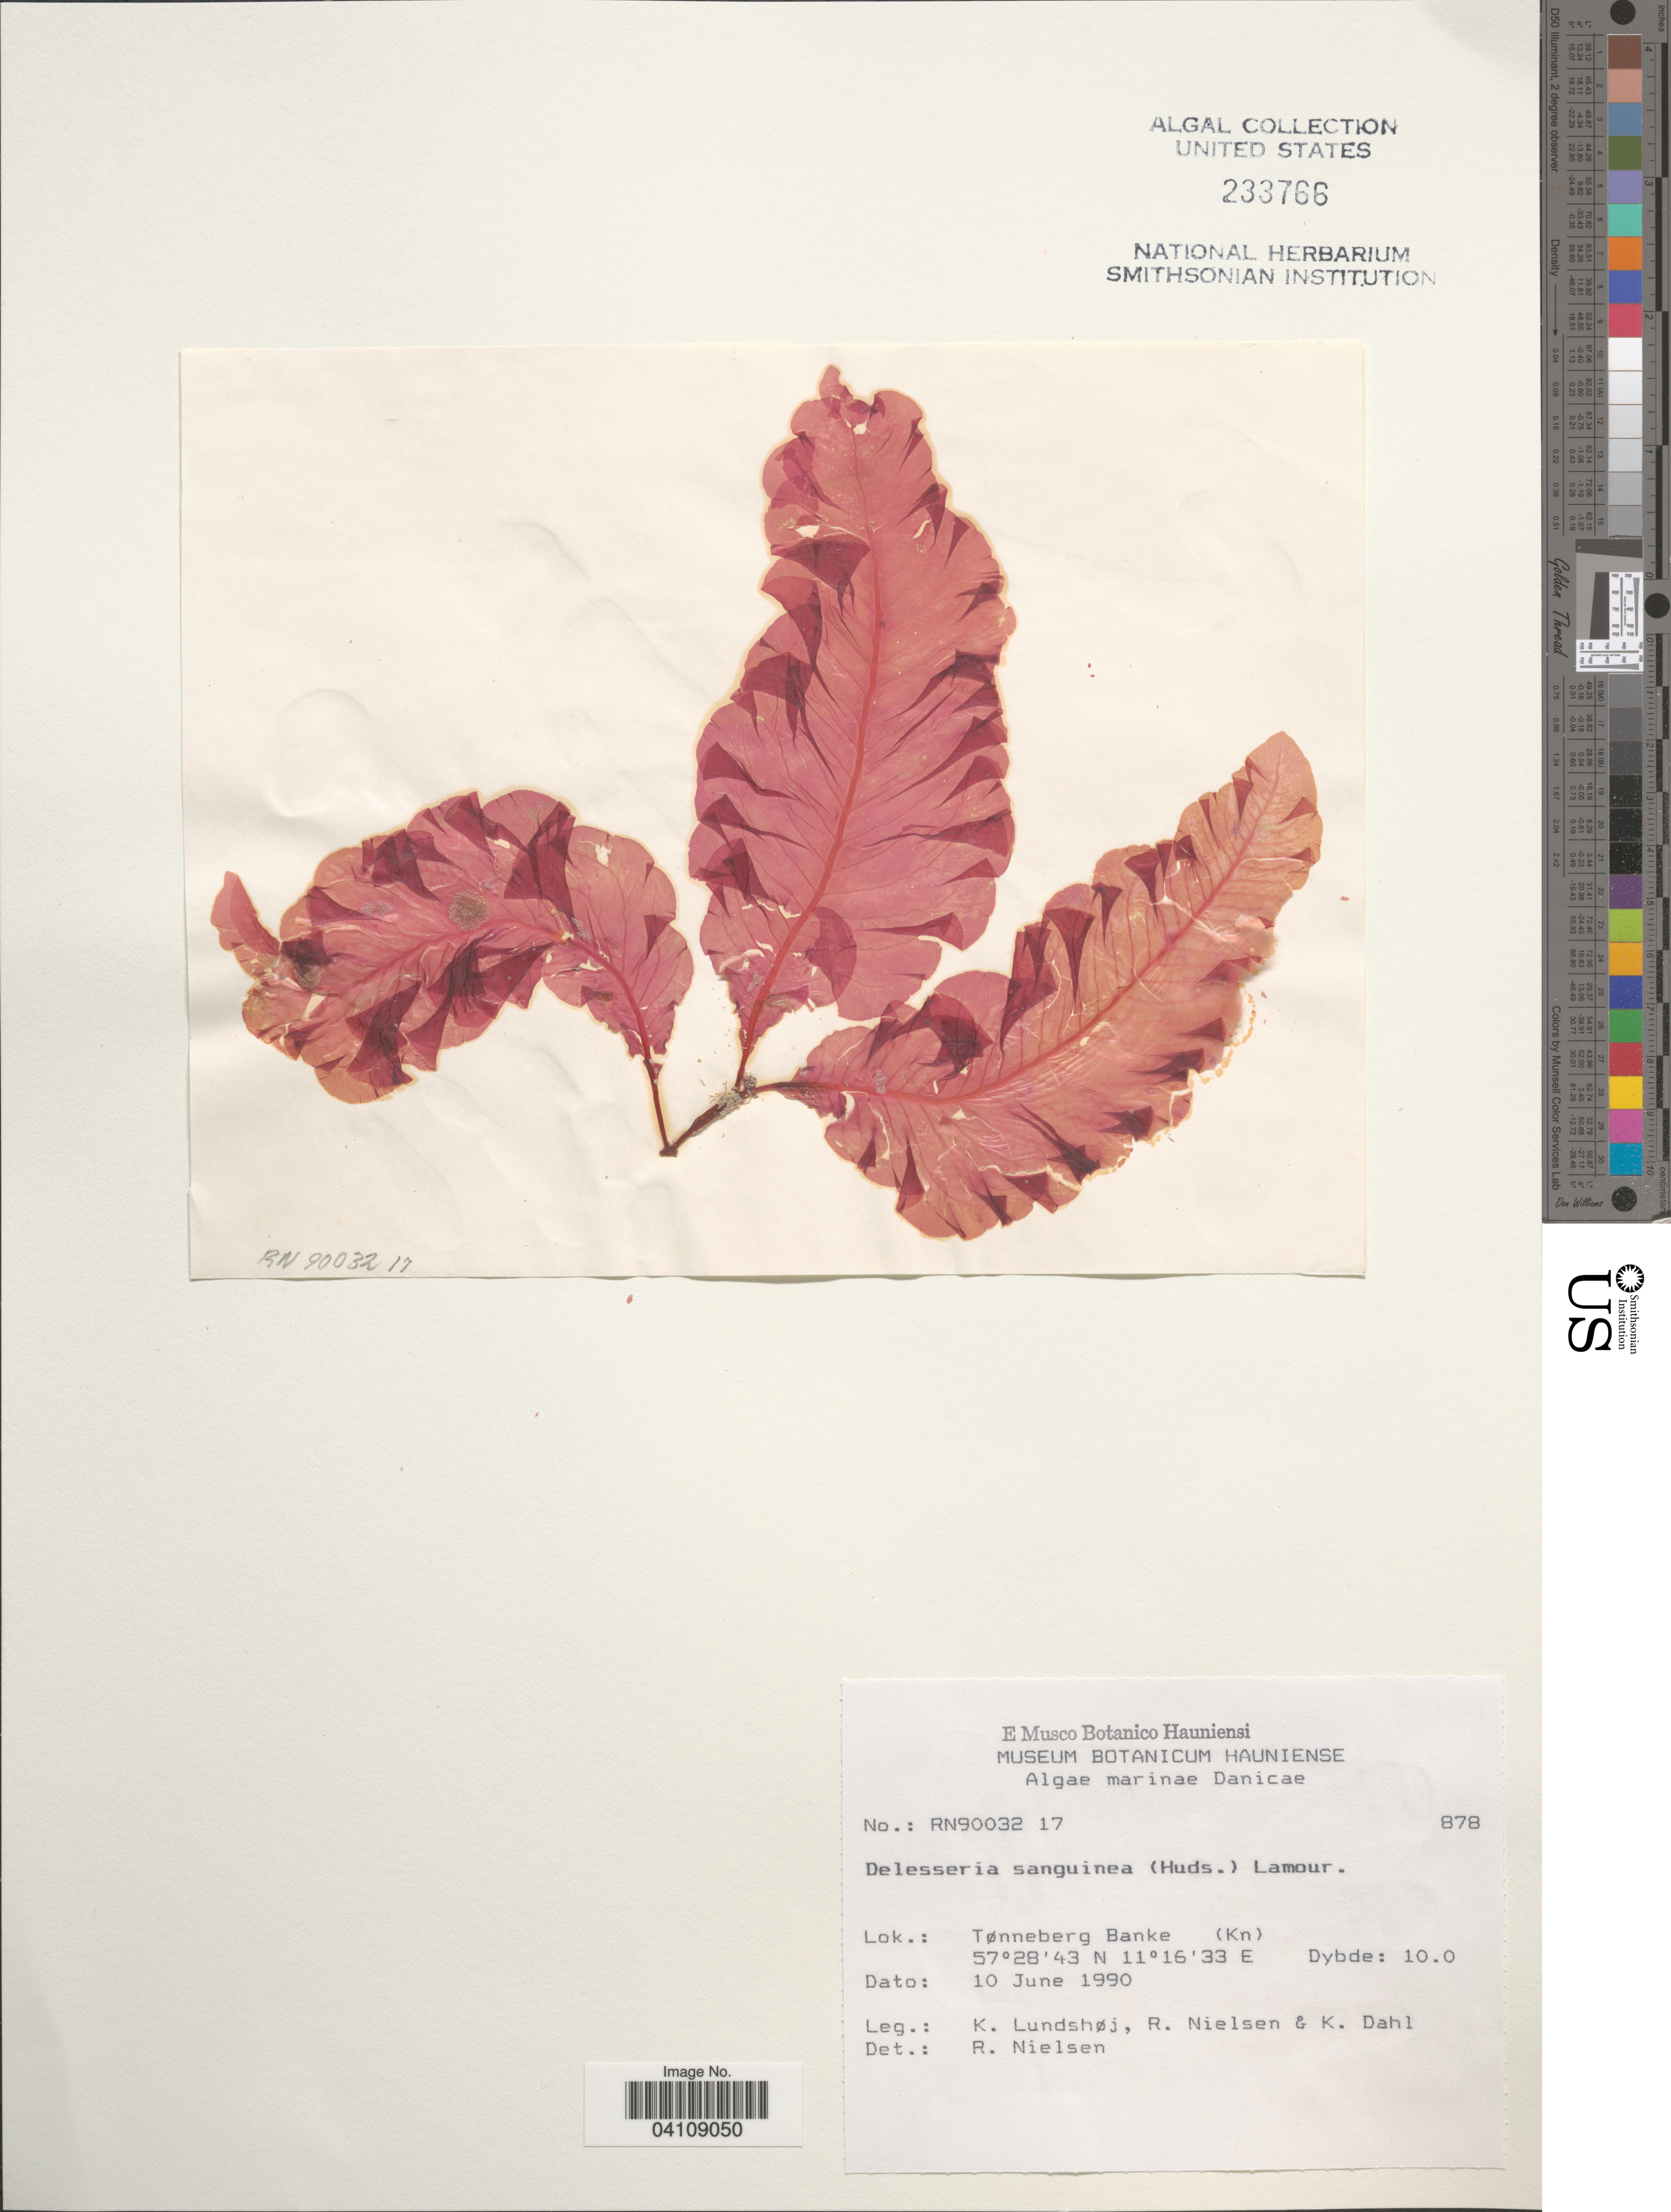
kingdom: Plantae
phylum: Rhodophyta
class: Florideophyceae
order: Ceramiales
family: Delesseriaceae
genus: Delesseria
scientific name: Delesseria sanguinea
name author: (Huds.) J.V.Lamouroux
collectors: K. Lundshøj, R. Nielsen & K. Dahl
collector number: RN90032 17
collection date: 1990-06-10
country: Denmark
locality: Danicae. Tønneberg Banke (Kn).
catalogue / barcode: US 233766